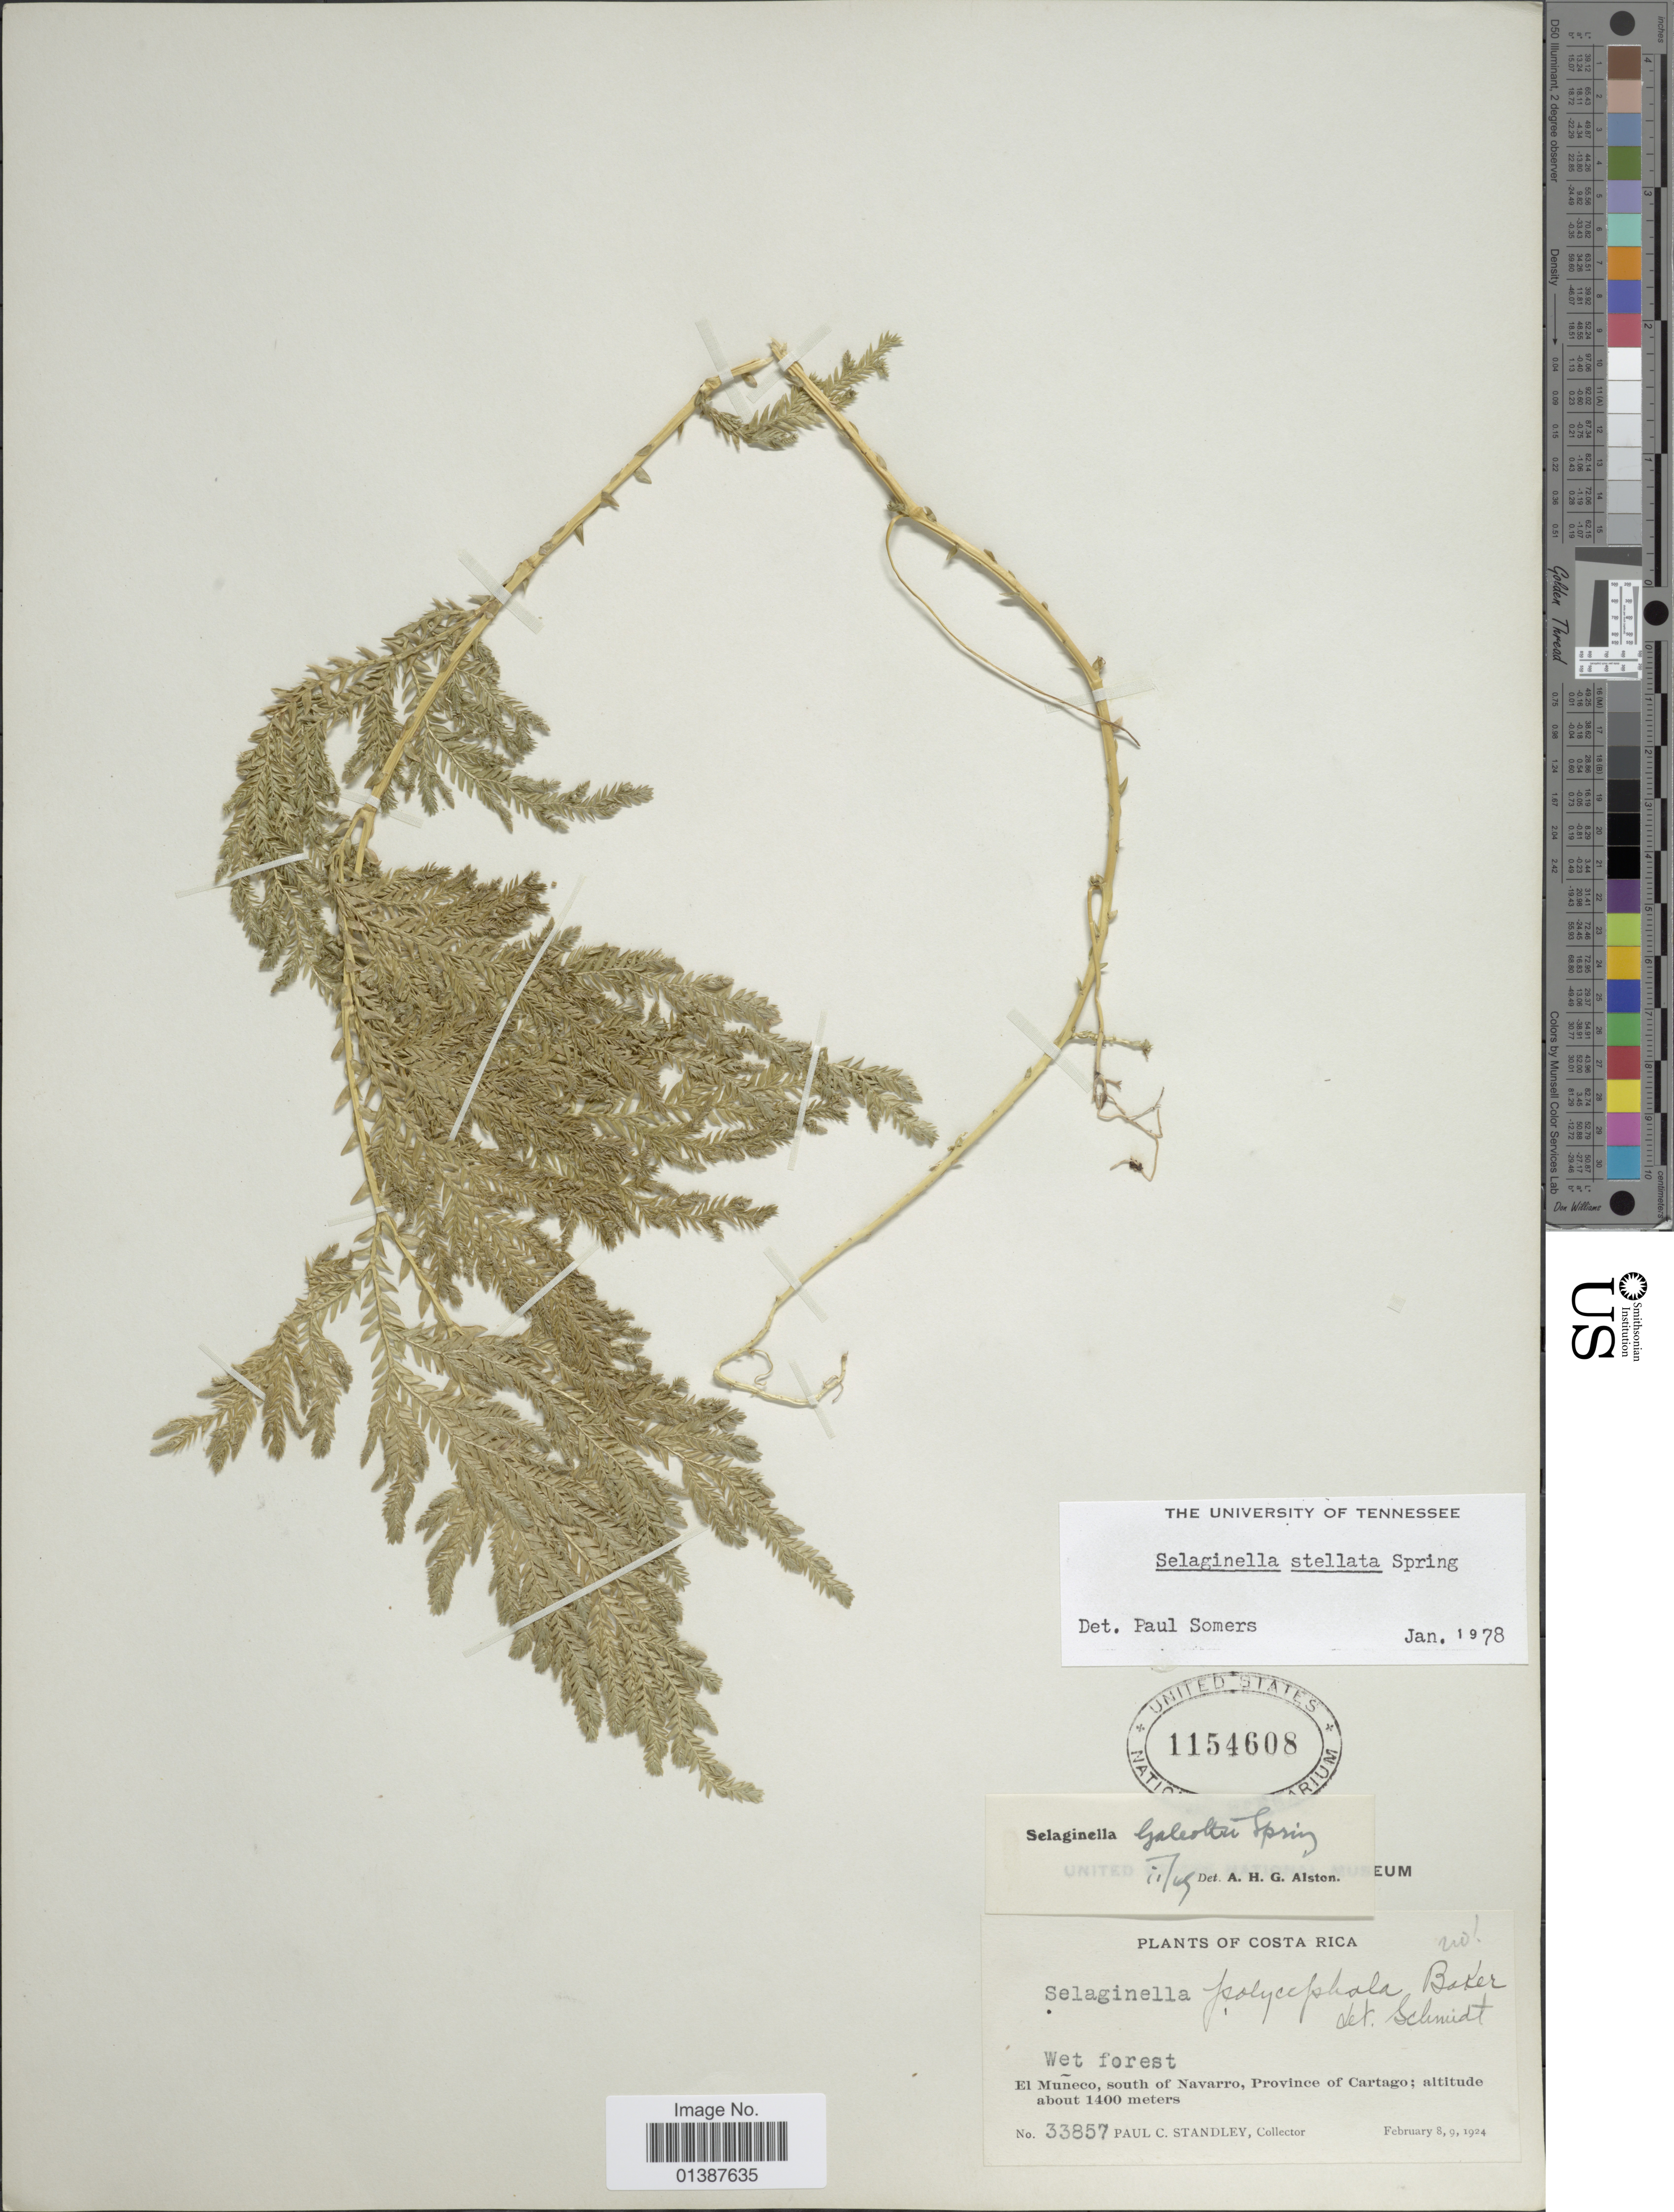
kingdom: Plantae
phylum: Tracheophyta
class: Lycopodiopsida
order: Selaginellales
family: Selaginellaceae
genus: Selaginella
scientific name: Selaginella galeottii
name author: Spring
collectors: P. C. Standley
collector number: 33857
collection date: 1924-02-08/1924-02-09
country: Costa Rica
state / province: Cartago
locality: El Muñeco, south of Navarro, Province of Cartago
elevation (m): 1400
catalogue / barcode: US 1154608